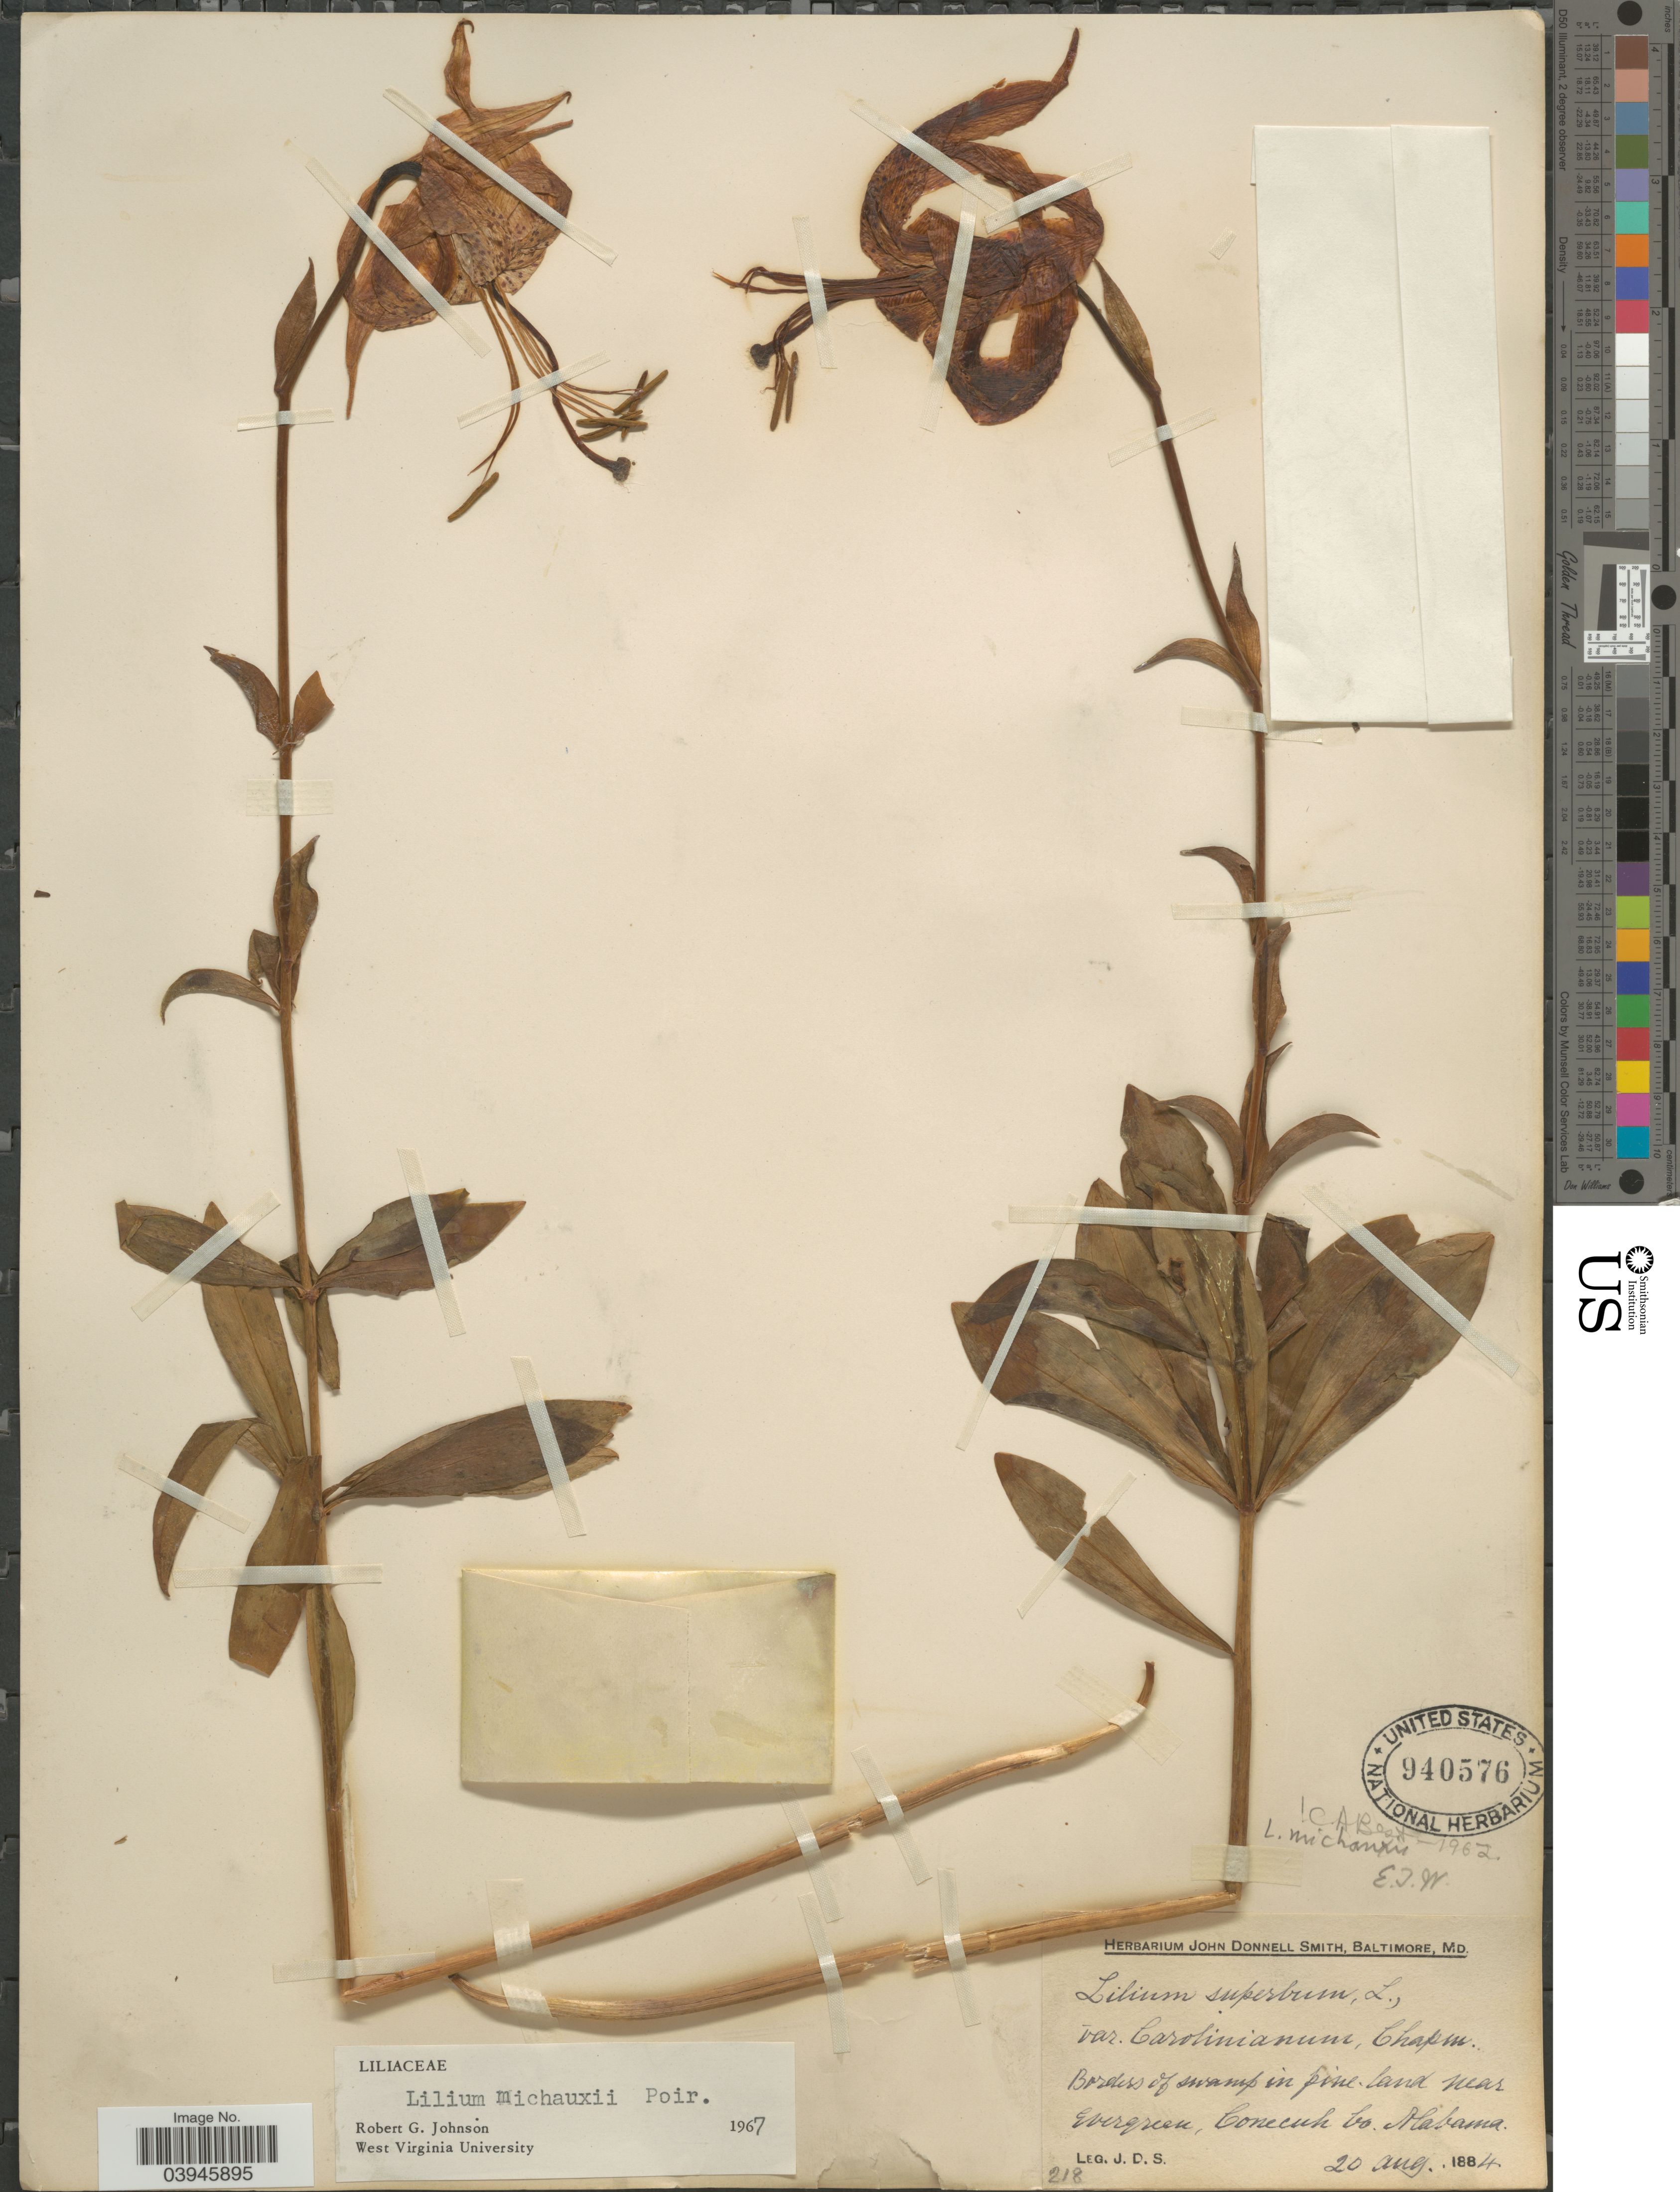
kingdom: Plantae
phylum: Tracheophyta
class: Liliopsida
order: Liliales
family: Liliaceae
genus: Lilium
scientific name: Lilium michauxii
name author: Poir.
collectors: J. Donnell Smith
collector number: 218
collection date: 1884-08-20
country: United States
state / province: Alabama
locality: Borders of swamp in pineland near Evergreen, Conecuh Co.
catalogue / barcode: US 940576